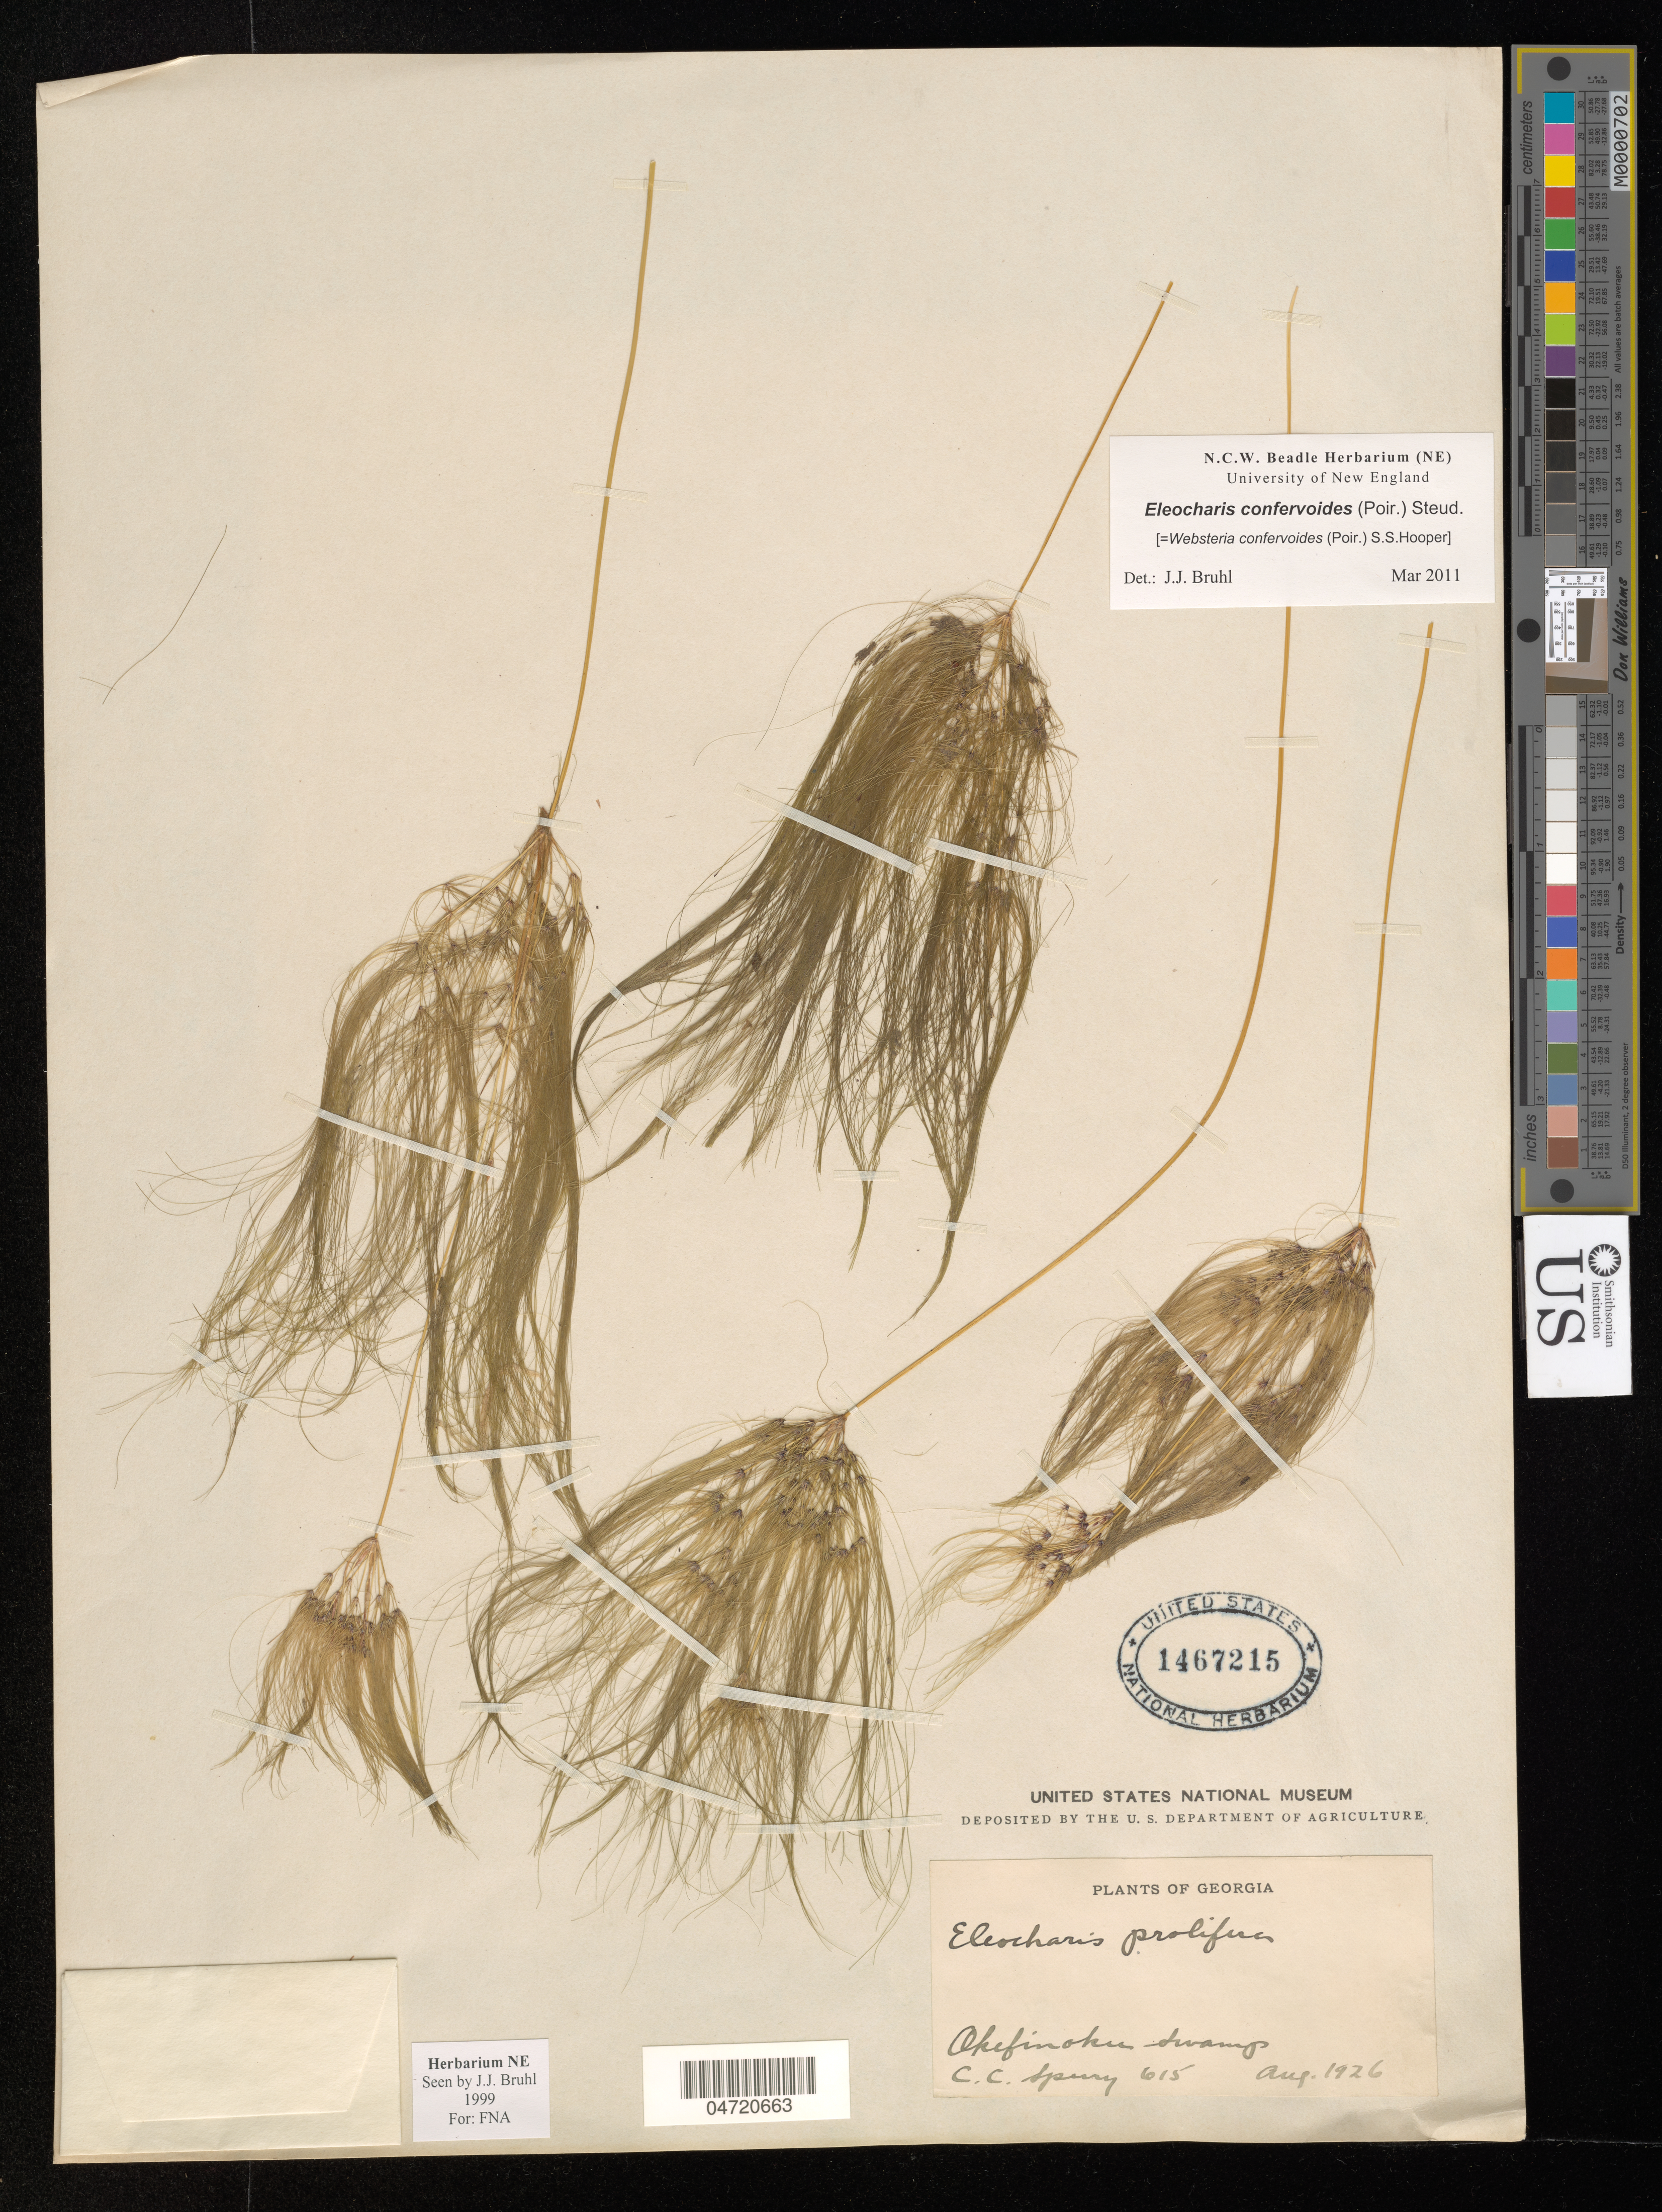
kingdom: Plantae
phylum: Tracheophyta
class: Liliopsida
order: Poales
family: Cyperaceae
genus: Eleocharis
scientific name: Eleocharis confervoides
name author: (Poir.) Steud.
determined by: Bruhl, J. J., (NE), University of New England (AUSTRALIA)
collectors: C. Spury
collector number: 615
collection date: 1926-08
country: United States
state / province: Georgia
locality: Okefenoke Swamp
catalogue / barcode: US 1467215